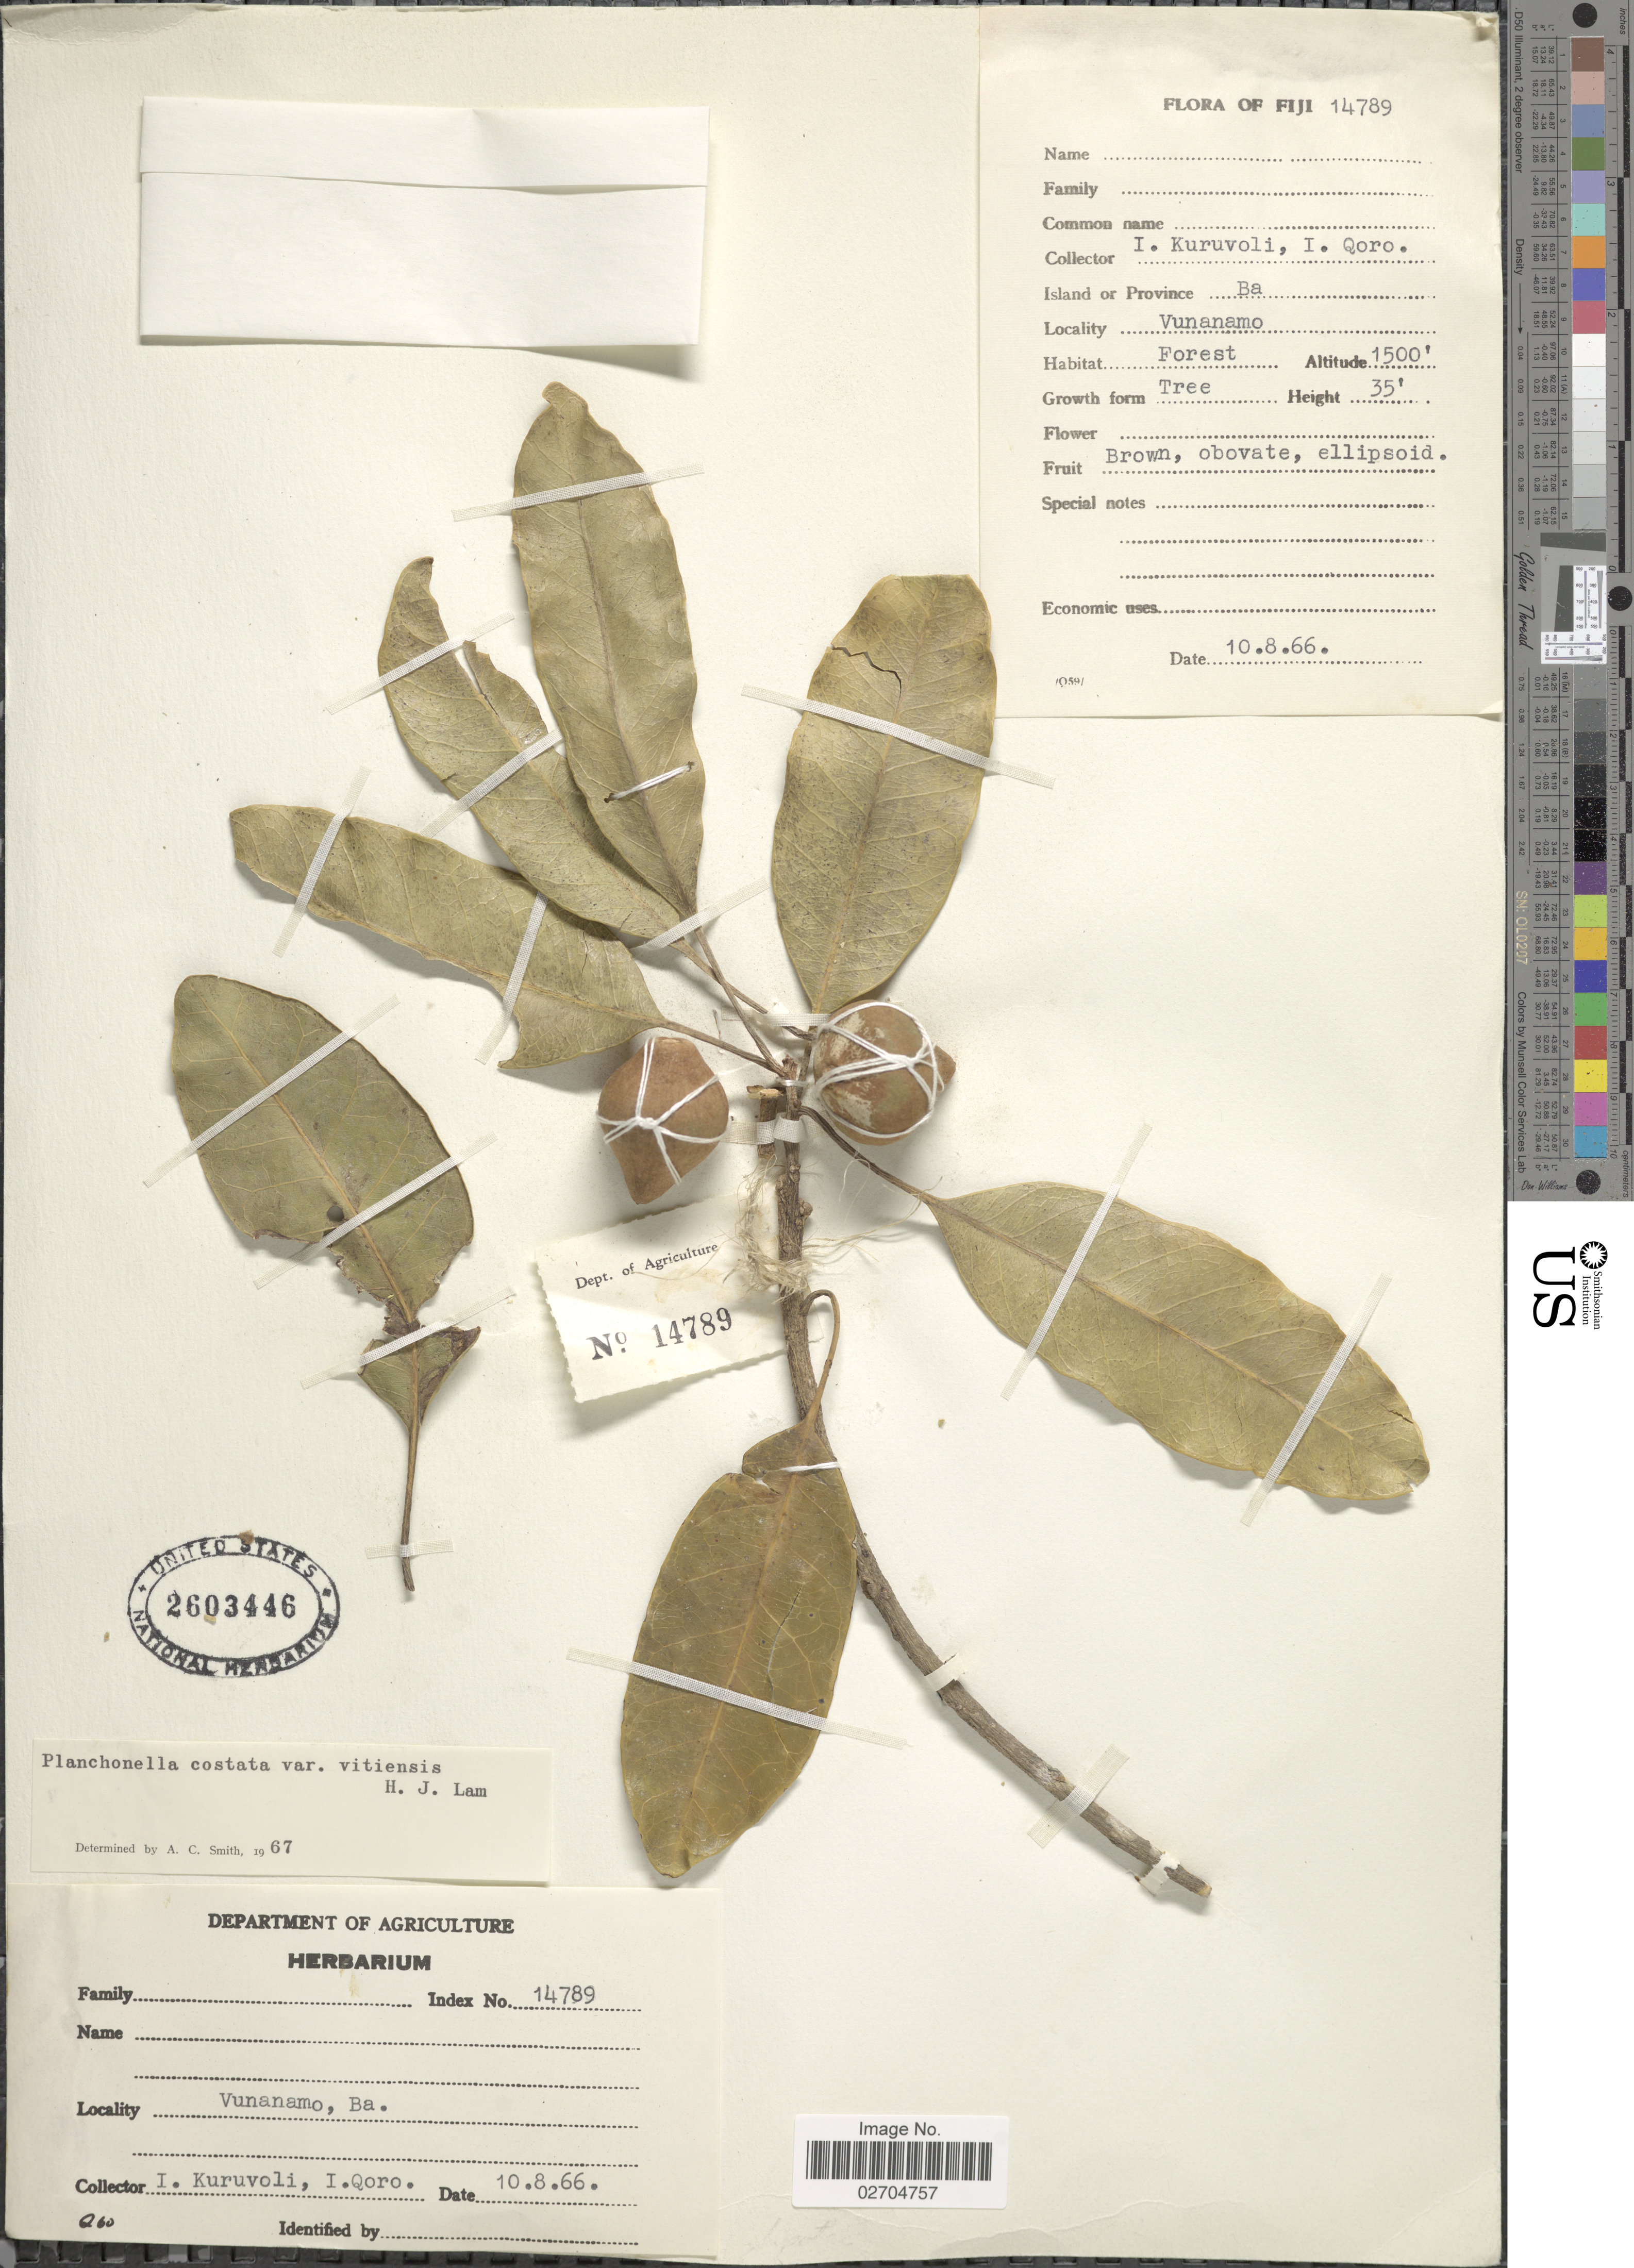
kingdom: Plantae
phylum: Tracheophyta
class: Magnoliopsida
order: Ericales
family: Sapotaceae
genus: Planchonella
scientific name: Planchonella umbonata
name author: (P. Royen) A.C. Sm.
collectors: I. Kuruvoli & I. Qoro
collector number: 14789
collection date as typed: Transcribed d/m/y: 10/8/66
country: Fiji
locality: Island or Province Ba. Vunanamo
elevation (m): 457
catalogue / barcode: US 2603446